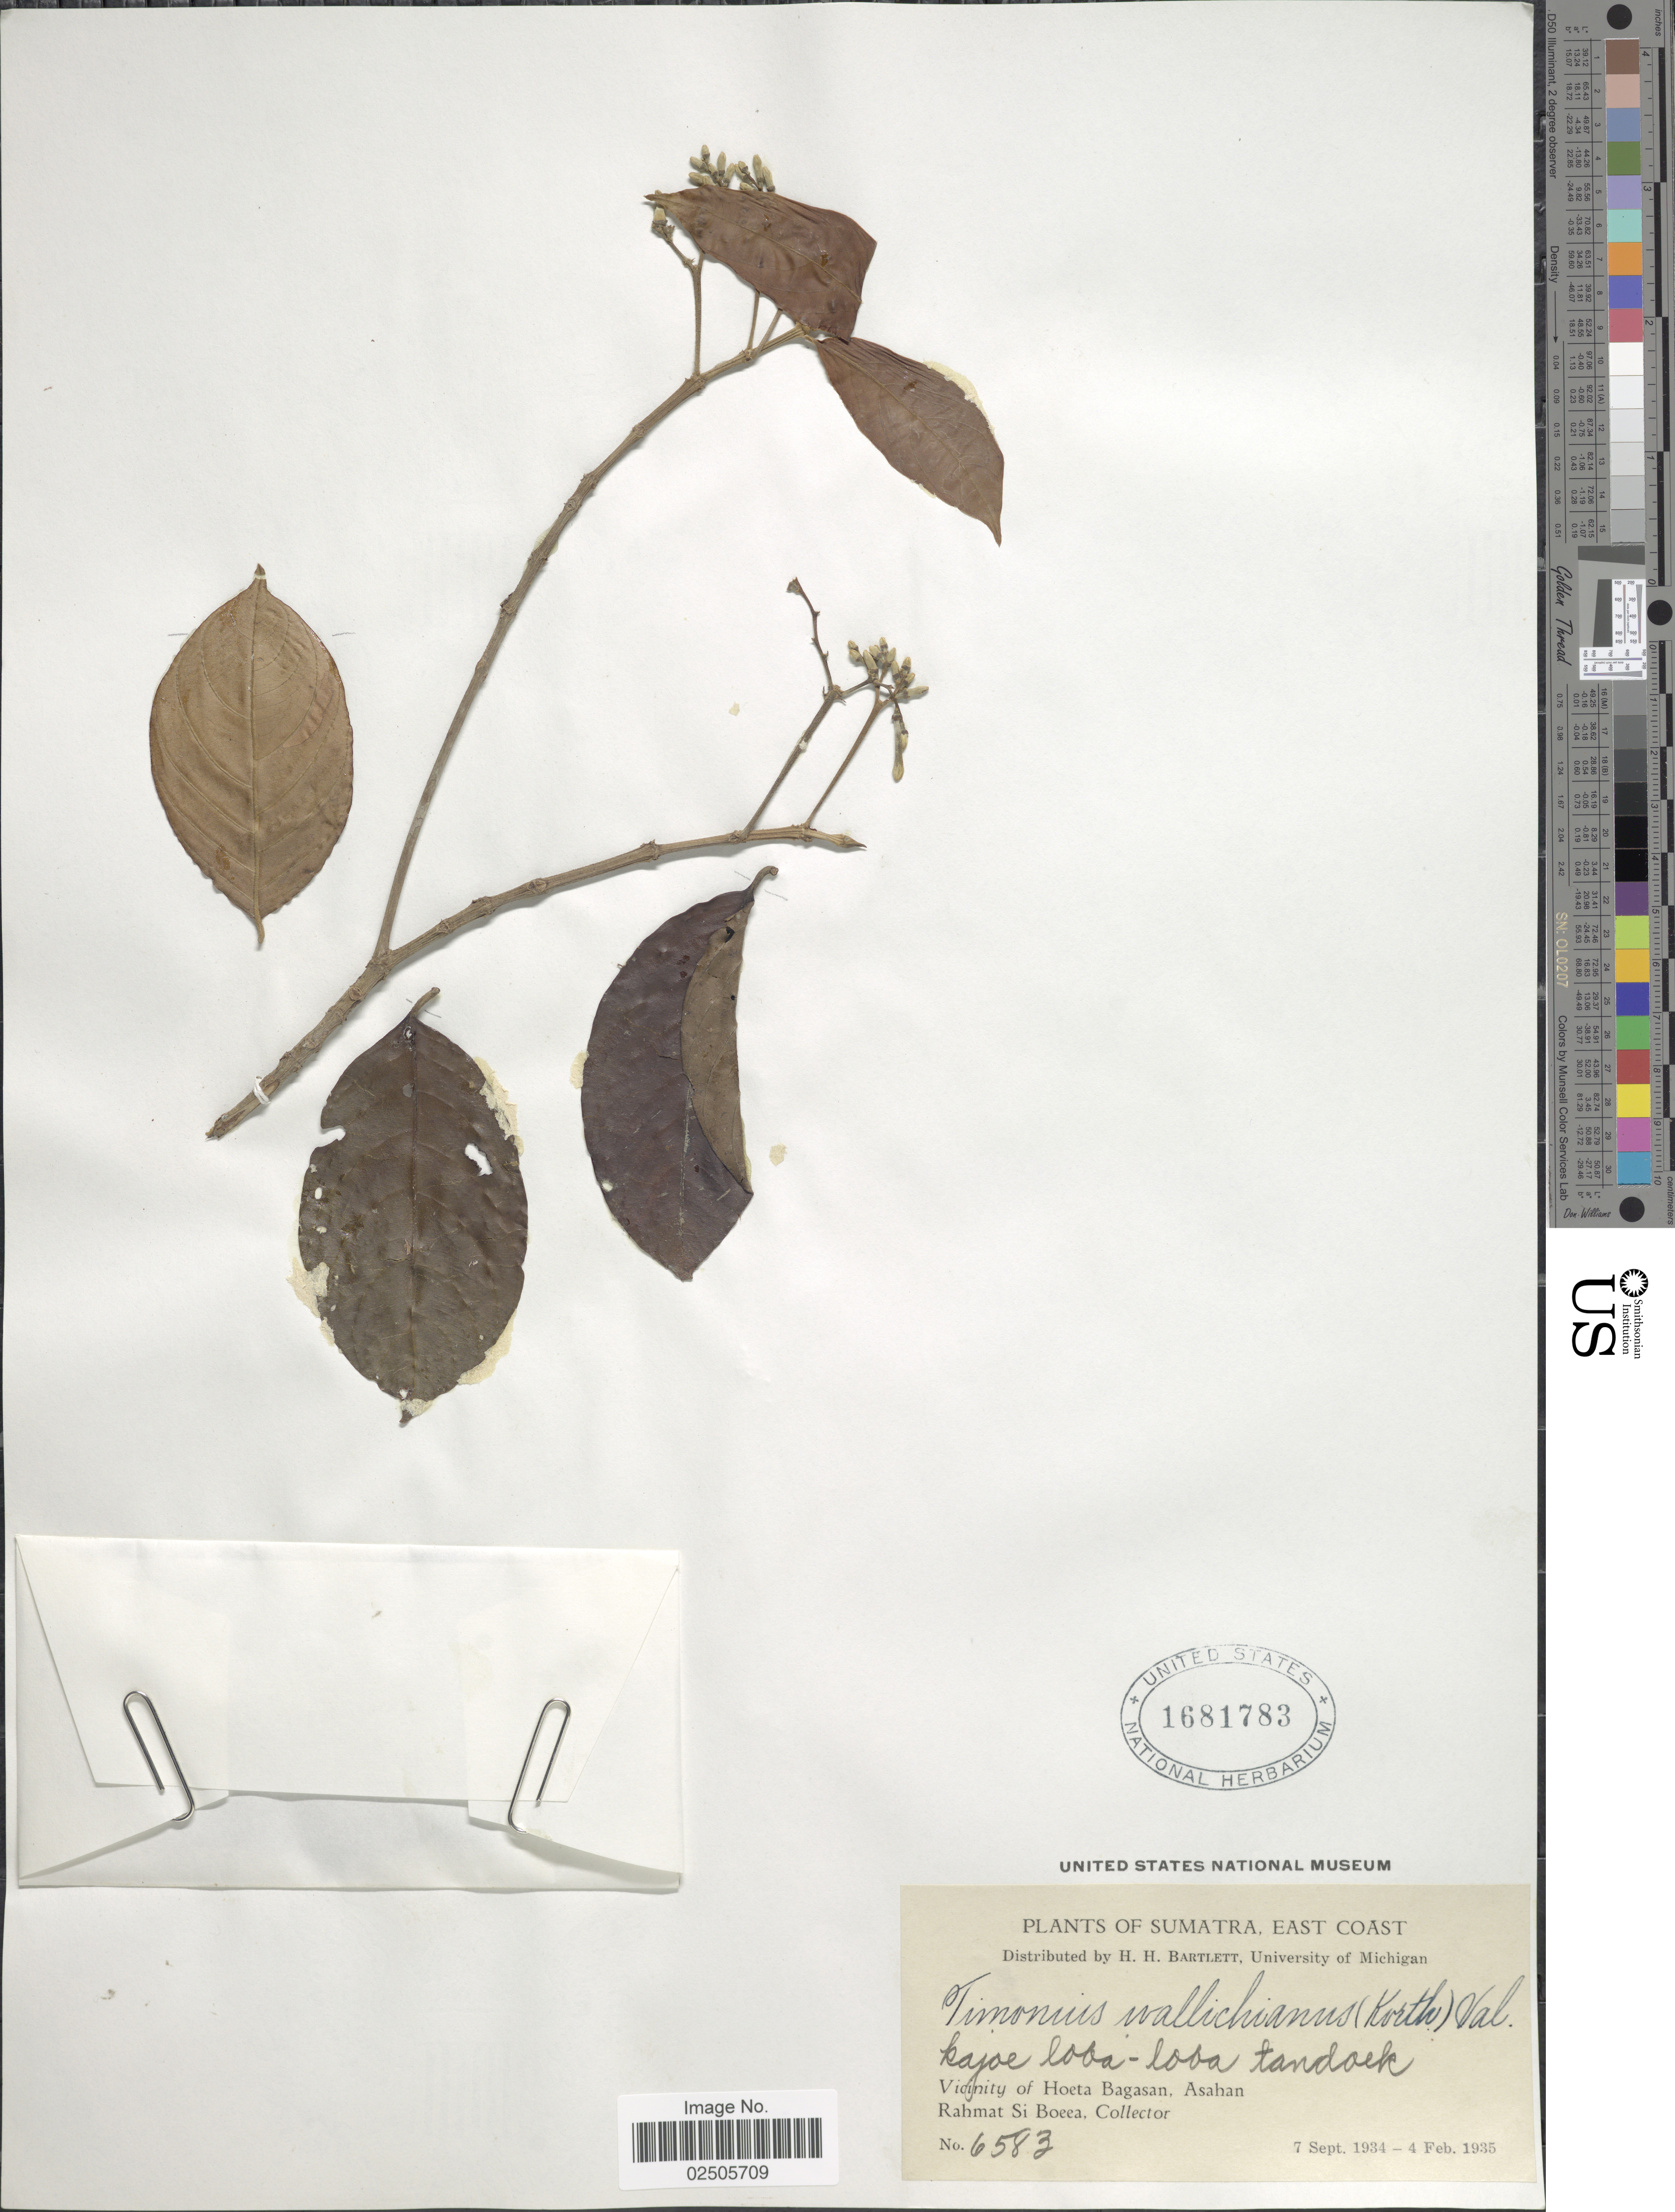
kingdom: Plantae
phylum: Tracheophyta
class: Magnoliopsida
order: Gentianales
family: Rubiaceae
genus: Timonius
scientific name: Timonius wallichianus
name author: Valeton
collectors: Rahmat Si Boeea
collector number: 6583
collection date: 1934-09-07/1935-02-04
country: Indonesia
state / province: Sumatra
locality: East Coast, Vicinity of Hoeta Bagasan, Asahan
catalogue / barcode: US 1681783